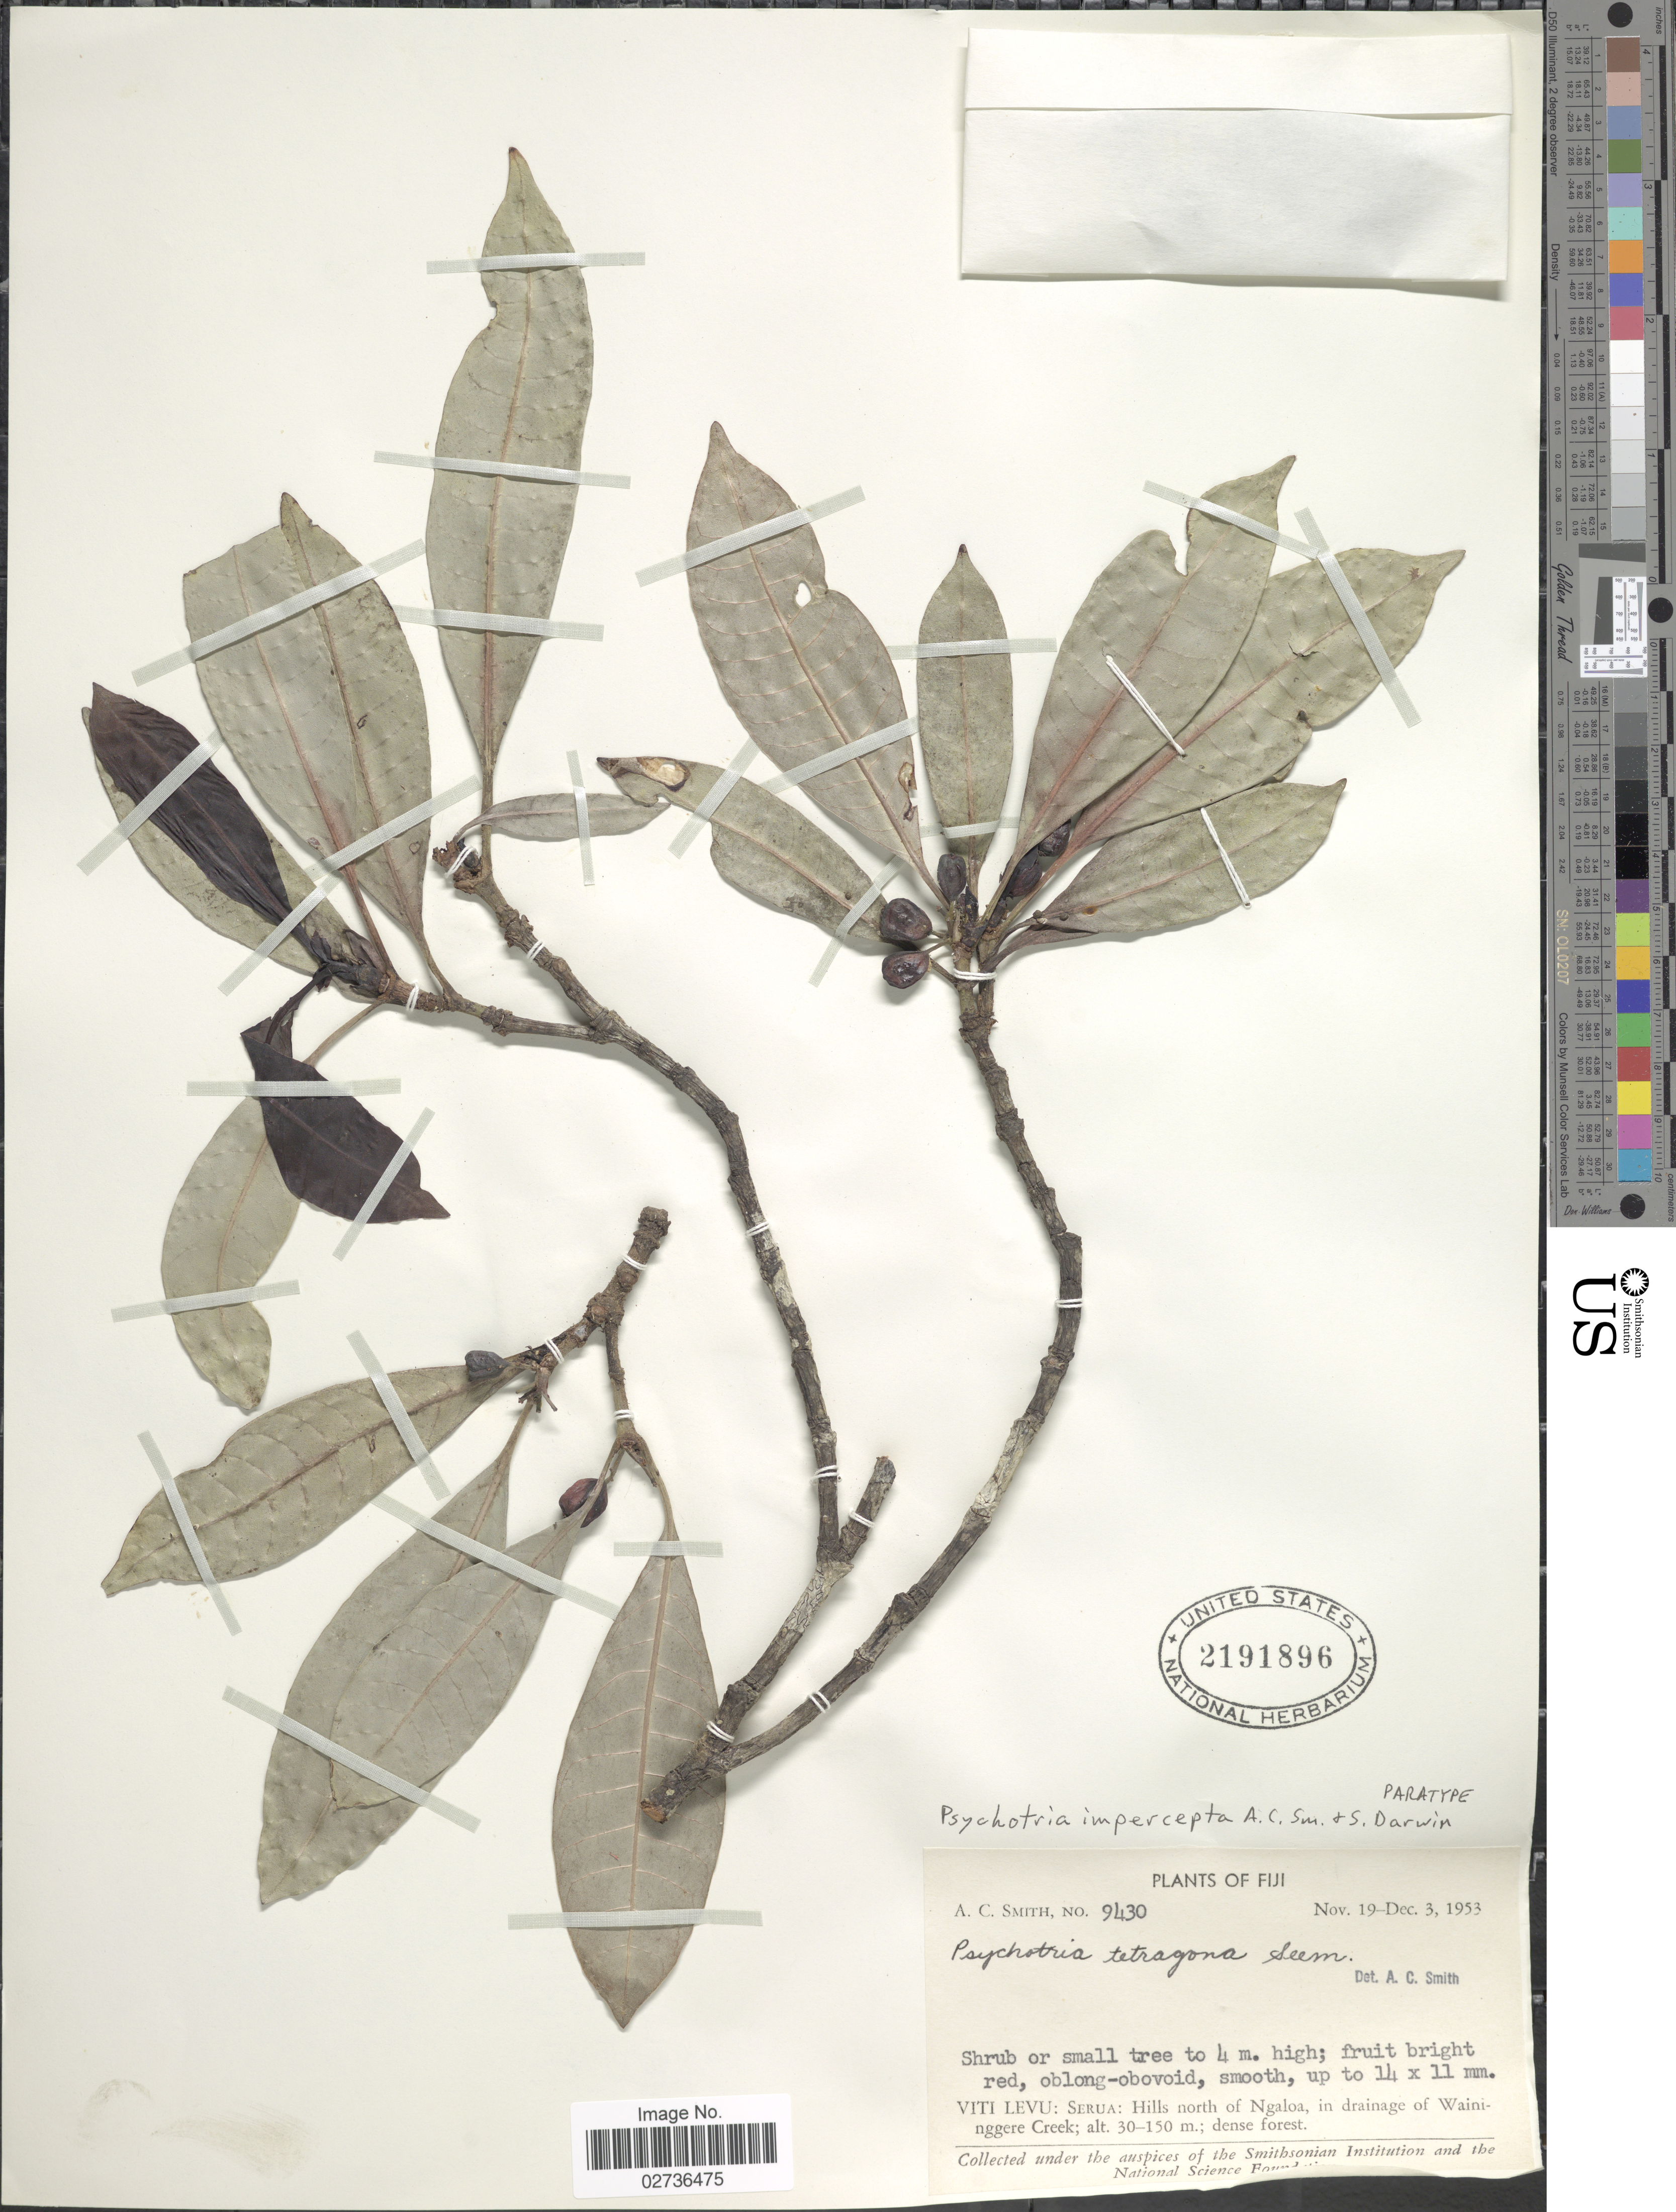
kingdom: Plantae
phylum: Tracheophyta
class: Magnoliopsida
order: Gentianales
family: Rubiaceae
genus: Psychotria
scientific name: Psychotria impercepta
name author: A.C. Sm. & S.P. Darwin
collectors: A. C. Smith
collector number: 9430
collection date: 1953-11-19/1953-12-03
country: Fiji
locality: Viti Levu: Hills north of Ngaloa, in drainage of Waininggere Creek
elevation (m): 30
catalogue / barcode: US 2191896